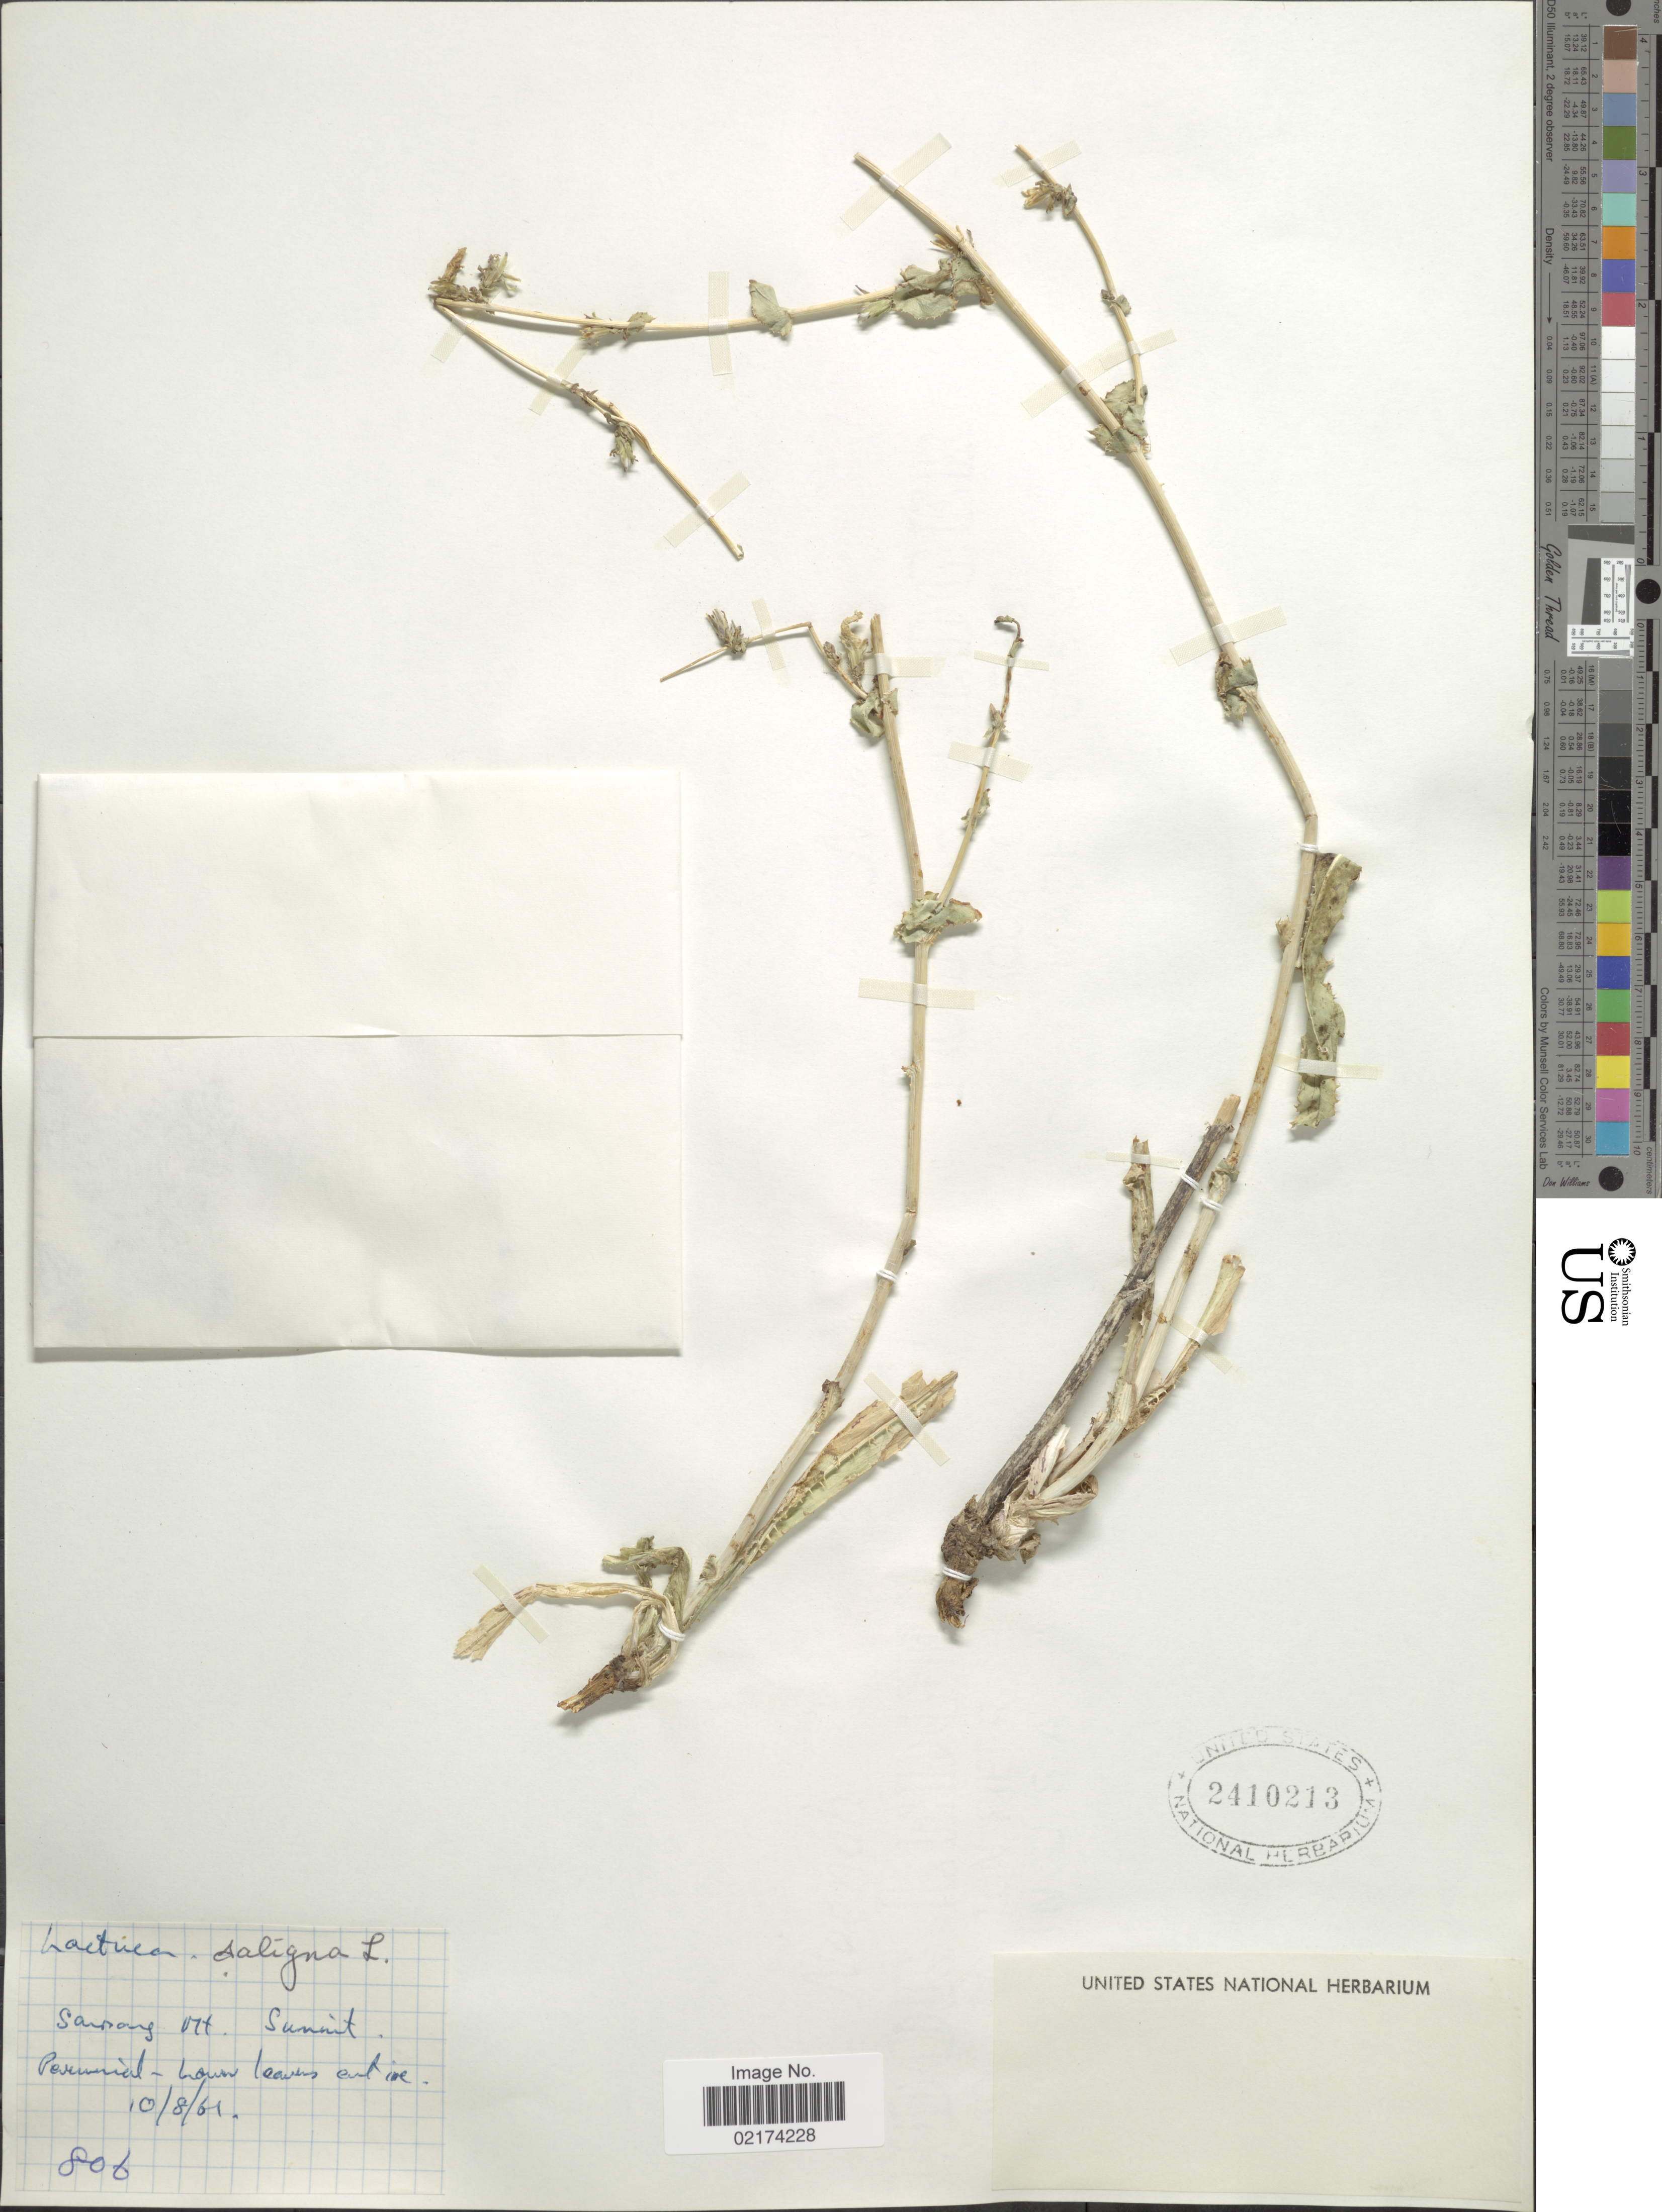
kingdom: Plantae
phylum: Tracheophyta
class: Magnoliopsida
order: Asterales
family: Asteraceae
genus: Lactuca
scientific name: Lactuca saligna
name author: L.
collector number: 806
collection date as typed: Transcribed d/m/y: 10/8/61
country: Bhutan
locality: Sarpang Mt., Summit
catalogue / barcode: US 2410213